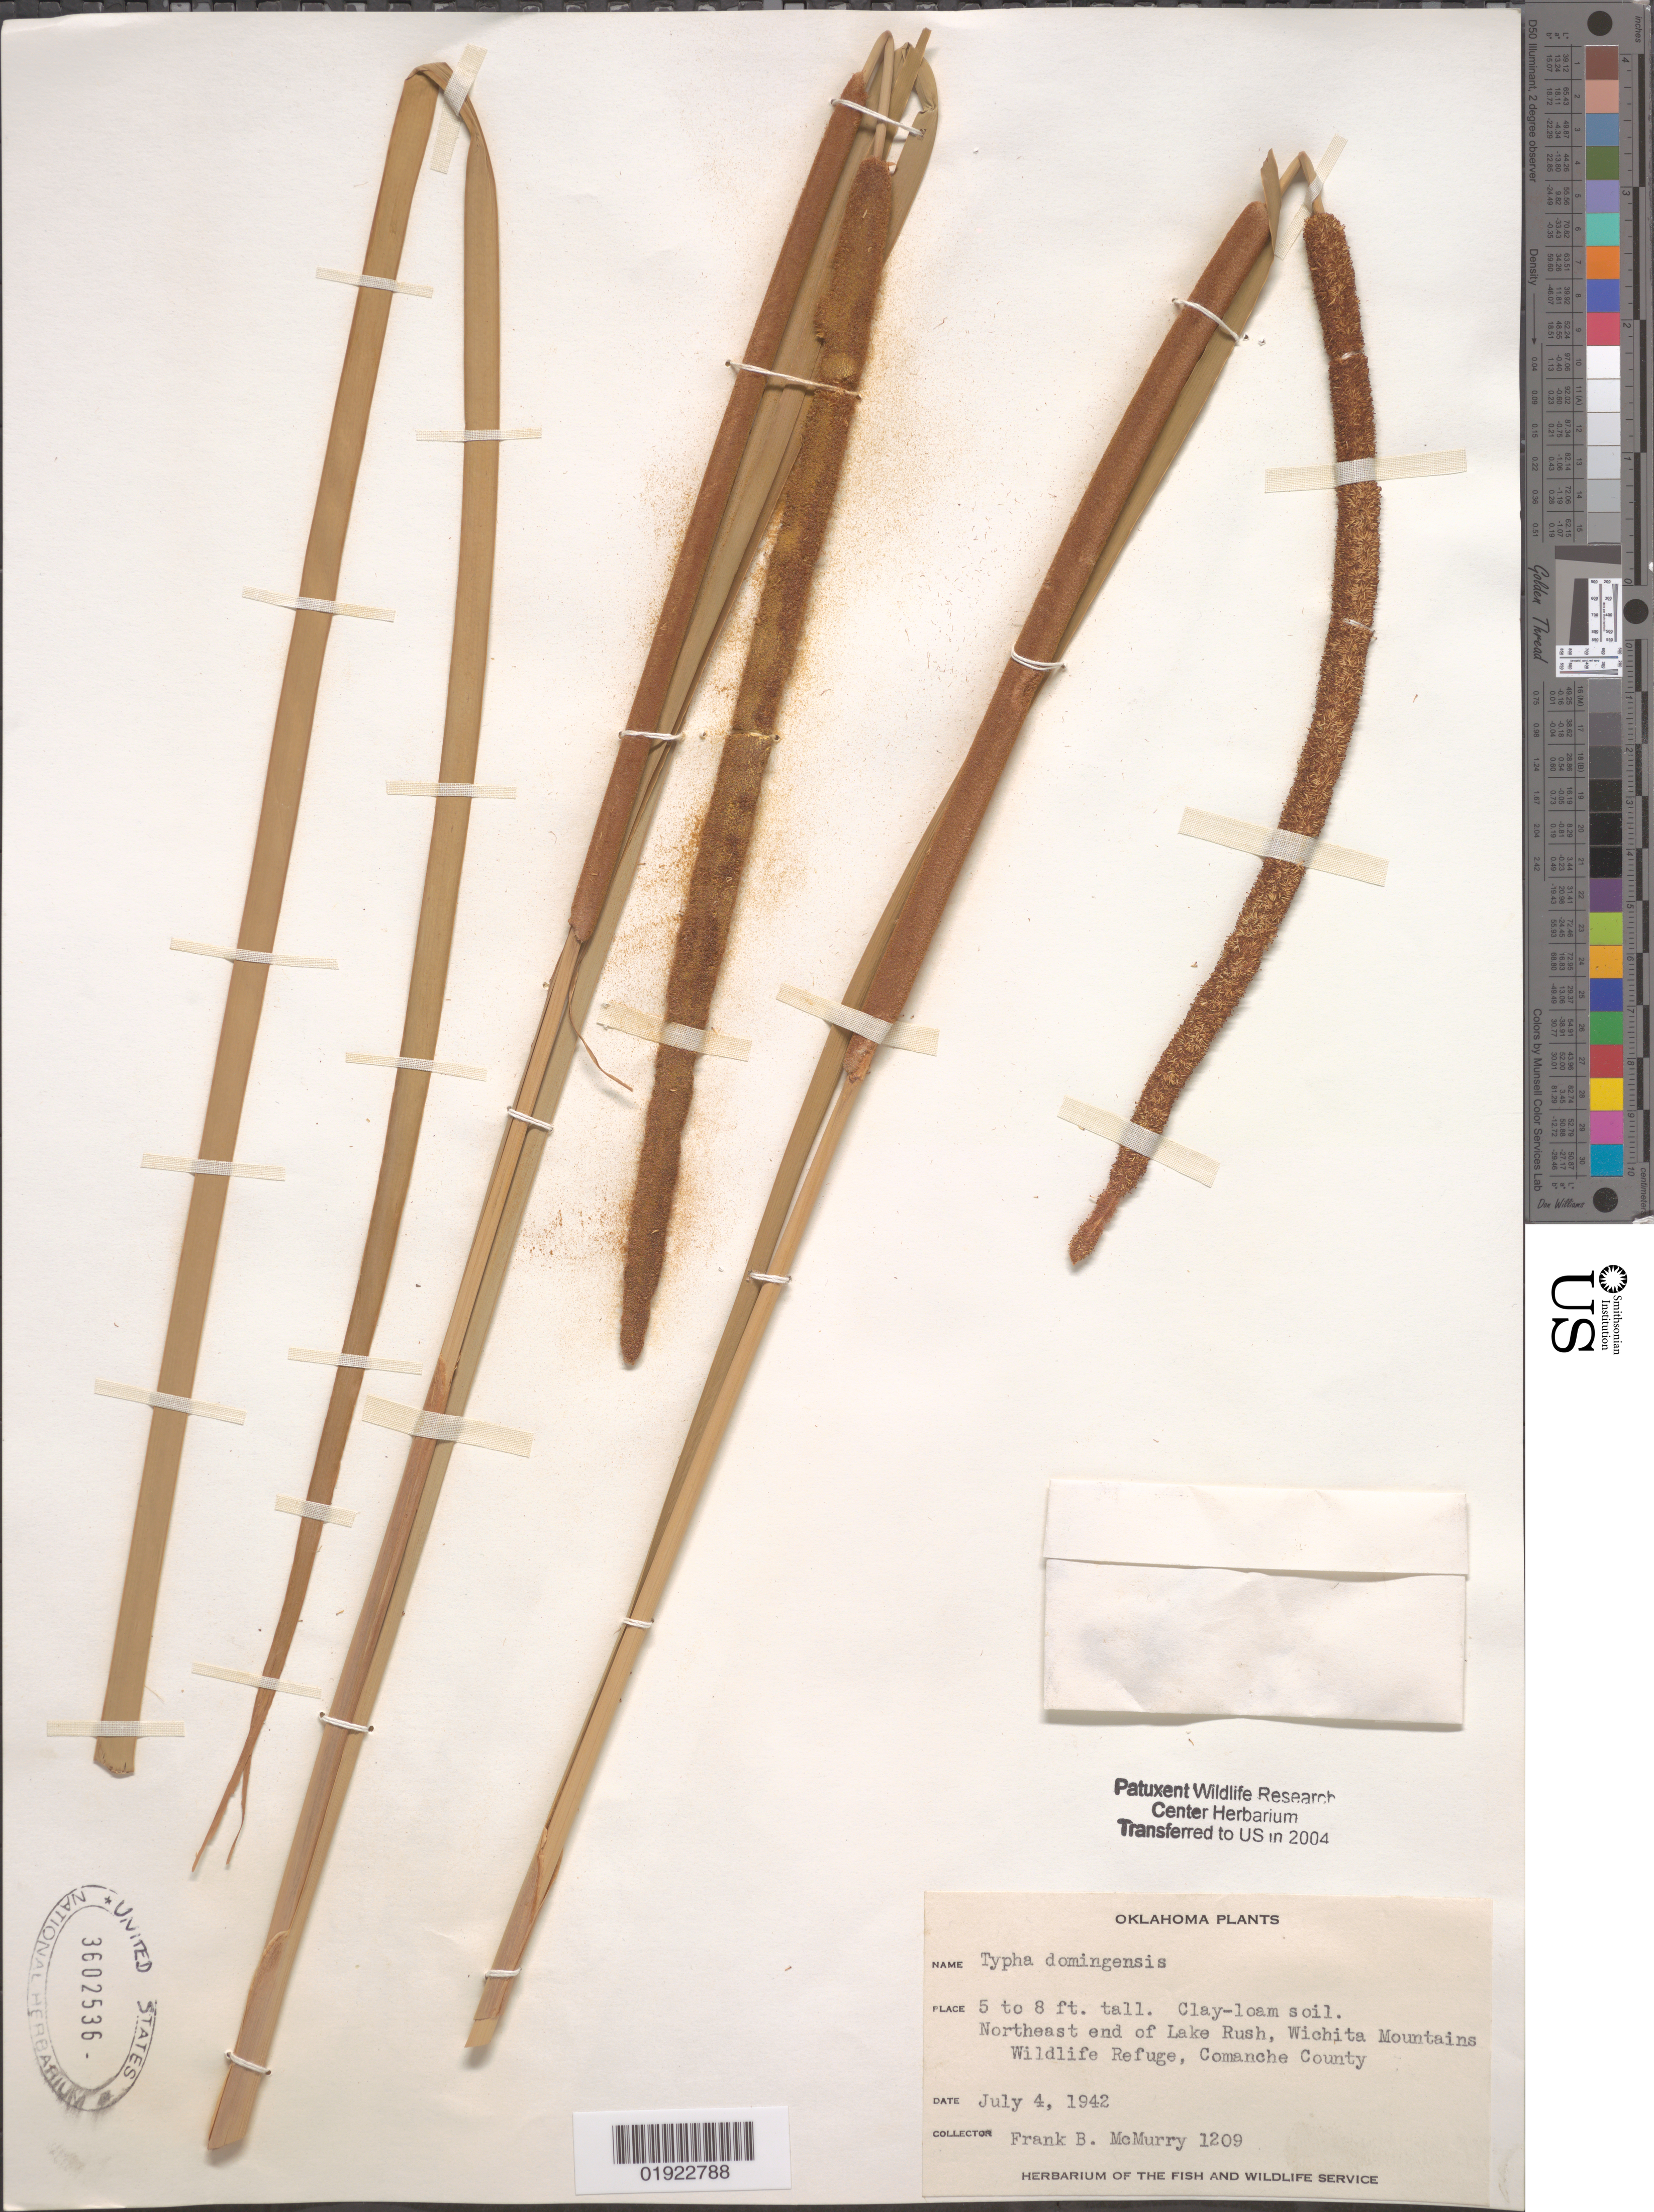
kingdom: Plantae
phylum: Tracheophyta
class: Liliopsida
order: Poales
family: Typhaceae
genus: Typha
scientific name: Typha domingensis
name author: Pers.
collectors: F. B. McMurry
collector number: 1209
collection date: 1942-07-04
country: United States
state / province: Oklahoma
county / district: Comanche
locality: Northeast end of Lake Rush, Wichita Mountains WIldlife Refuge.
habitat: Clay-loam soil.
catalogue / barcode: US 3602536